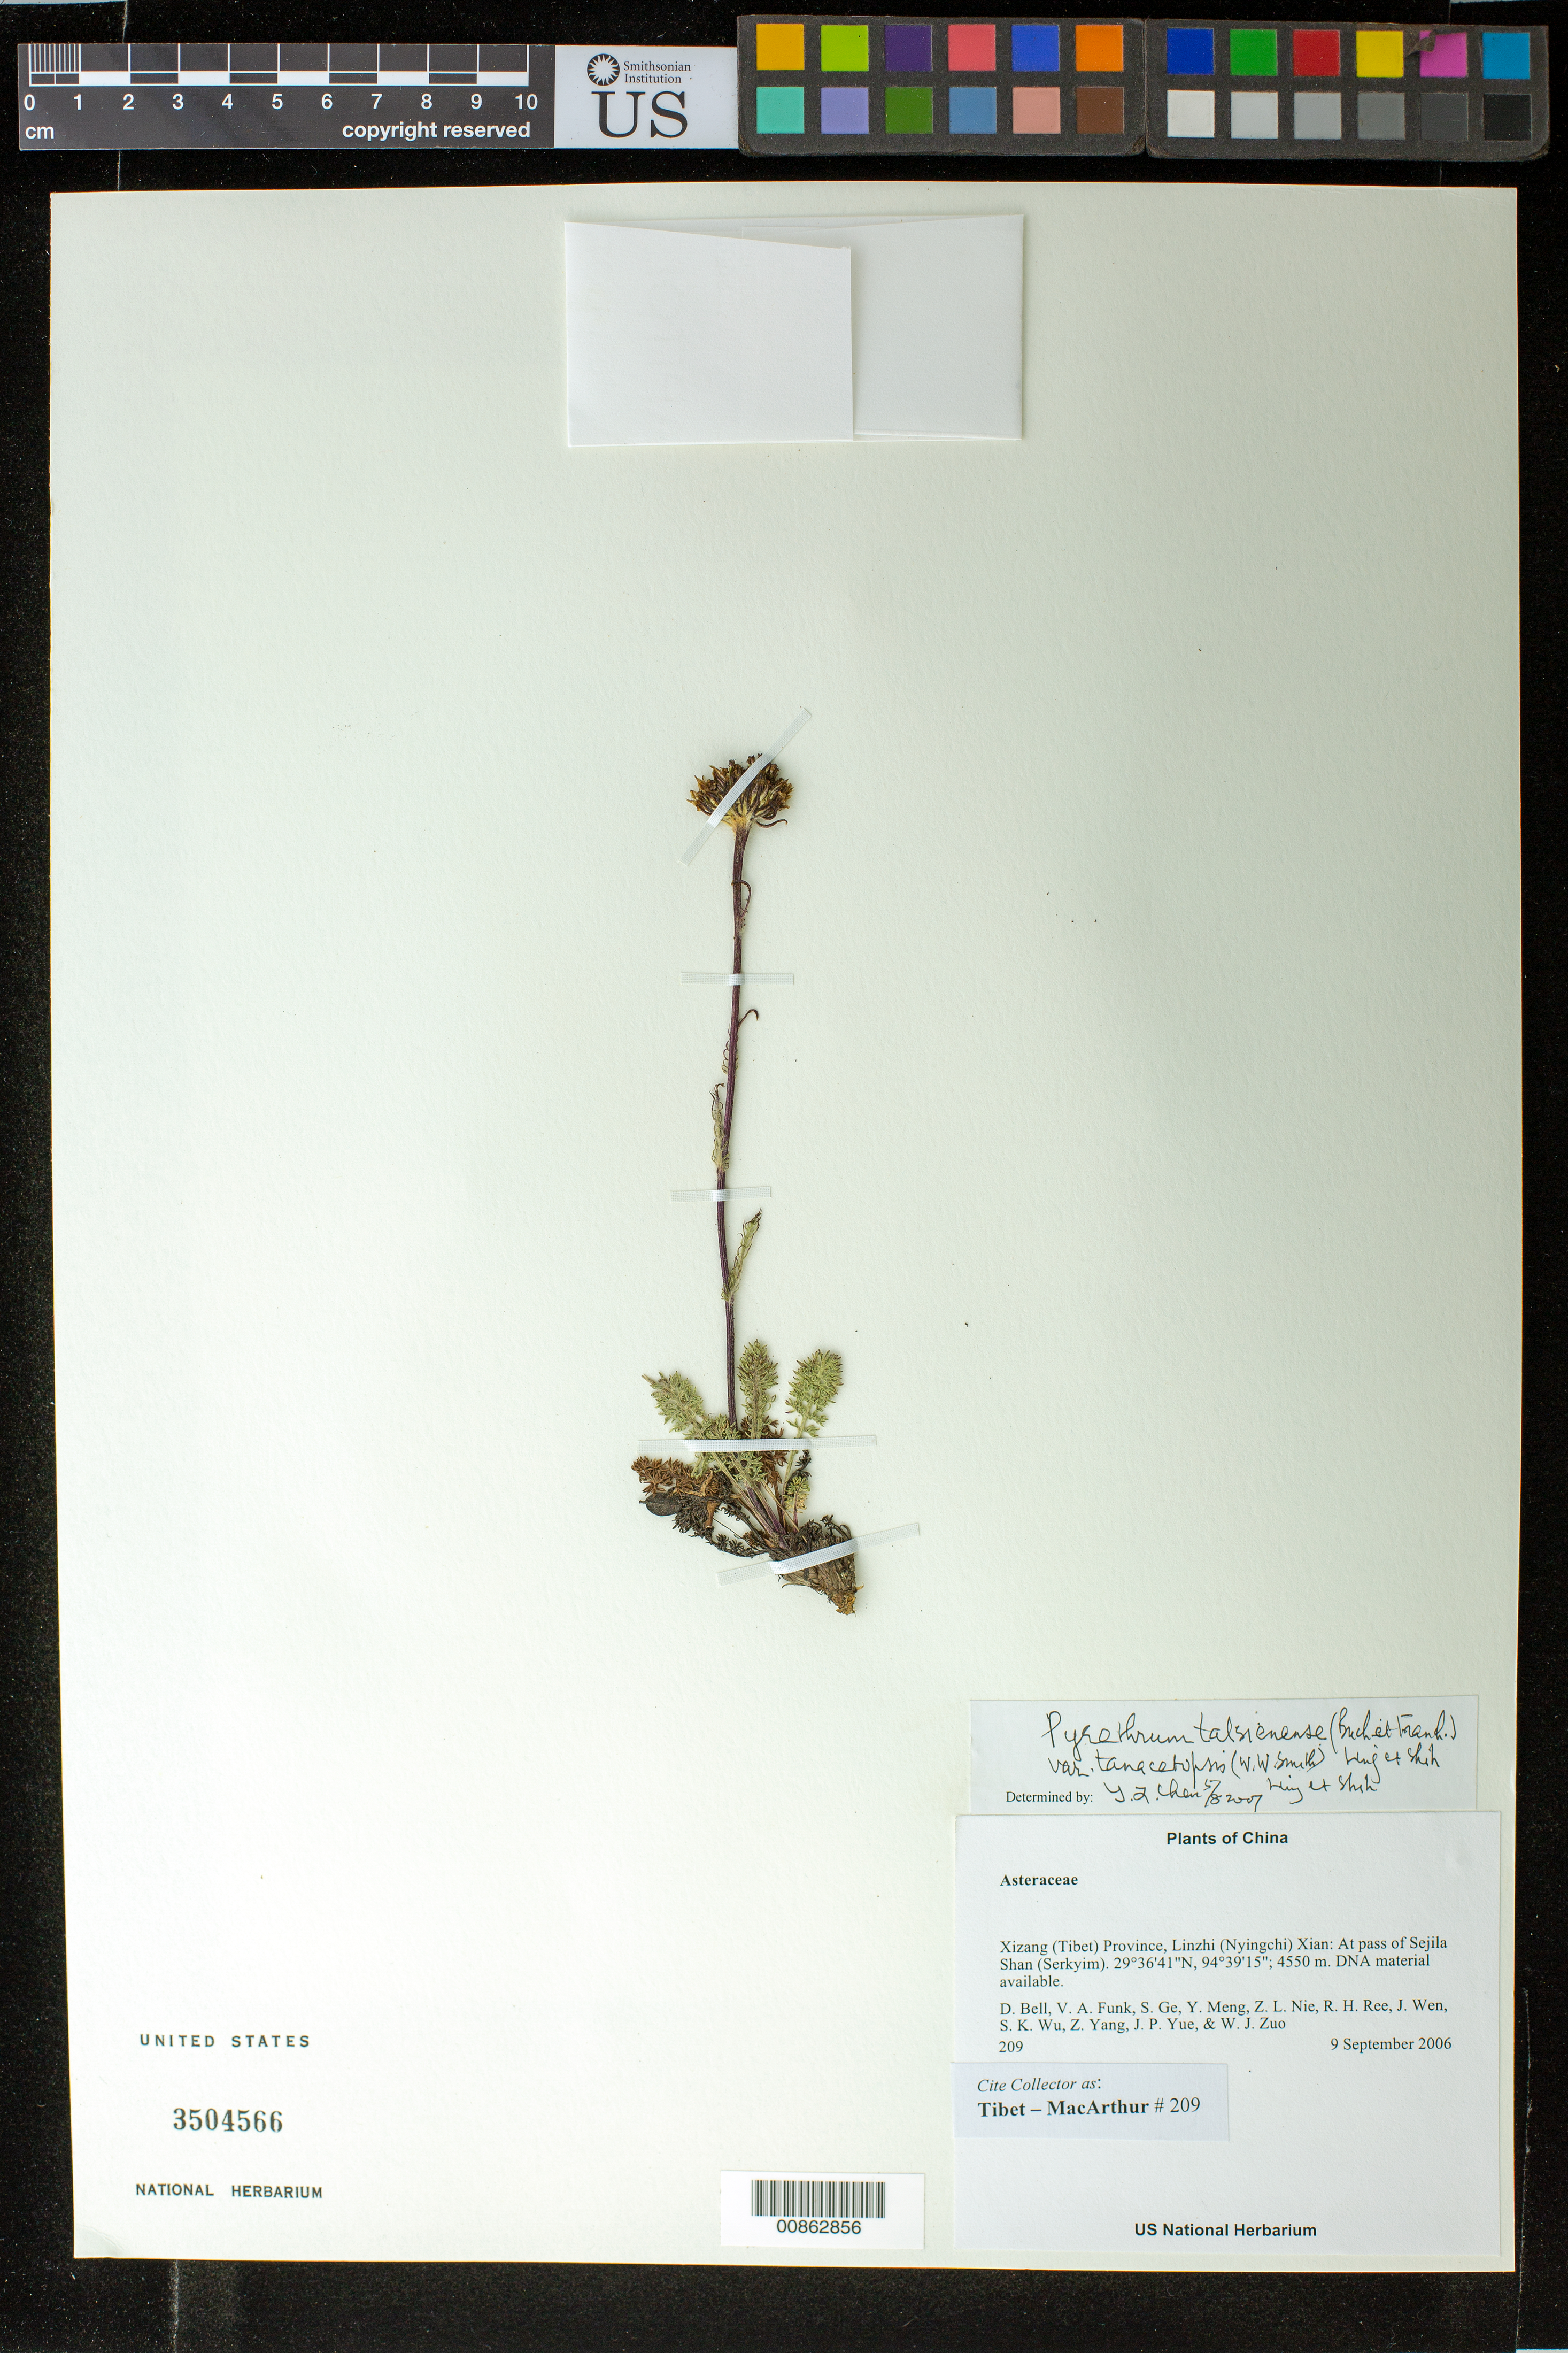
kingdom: Plantae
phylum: Tracheophyta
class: Magnoliopsida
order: Asterales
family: Asteraceae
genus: Tanacetum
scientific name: Tanacetum tatsienensis var. tatsienensis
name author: (Bureau & Franch.) K. Bremer & Humphries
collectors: Tibet-MacArthur, D. A. Bell, V. Funk, S. Ge, Y. Meng, Z. Nie, R. Ree, J. Wen, S. K. Wu, Z. Yang, J. Yue & W. Zuo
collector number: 209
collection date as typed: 09 Sep 2006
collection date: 2006-09-09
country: China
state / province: Xizang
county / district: Linzhi (Nyingchi) Xian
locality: At pass of Sejila Shan (Serkyim).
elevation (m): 4550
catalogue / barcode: US 3504566